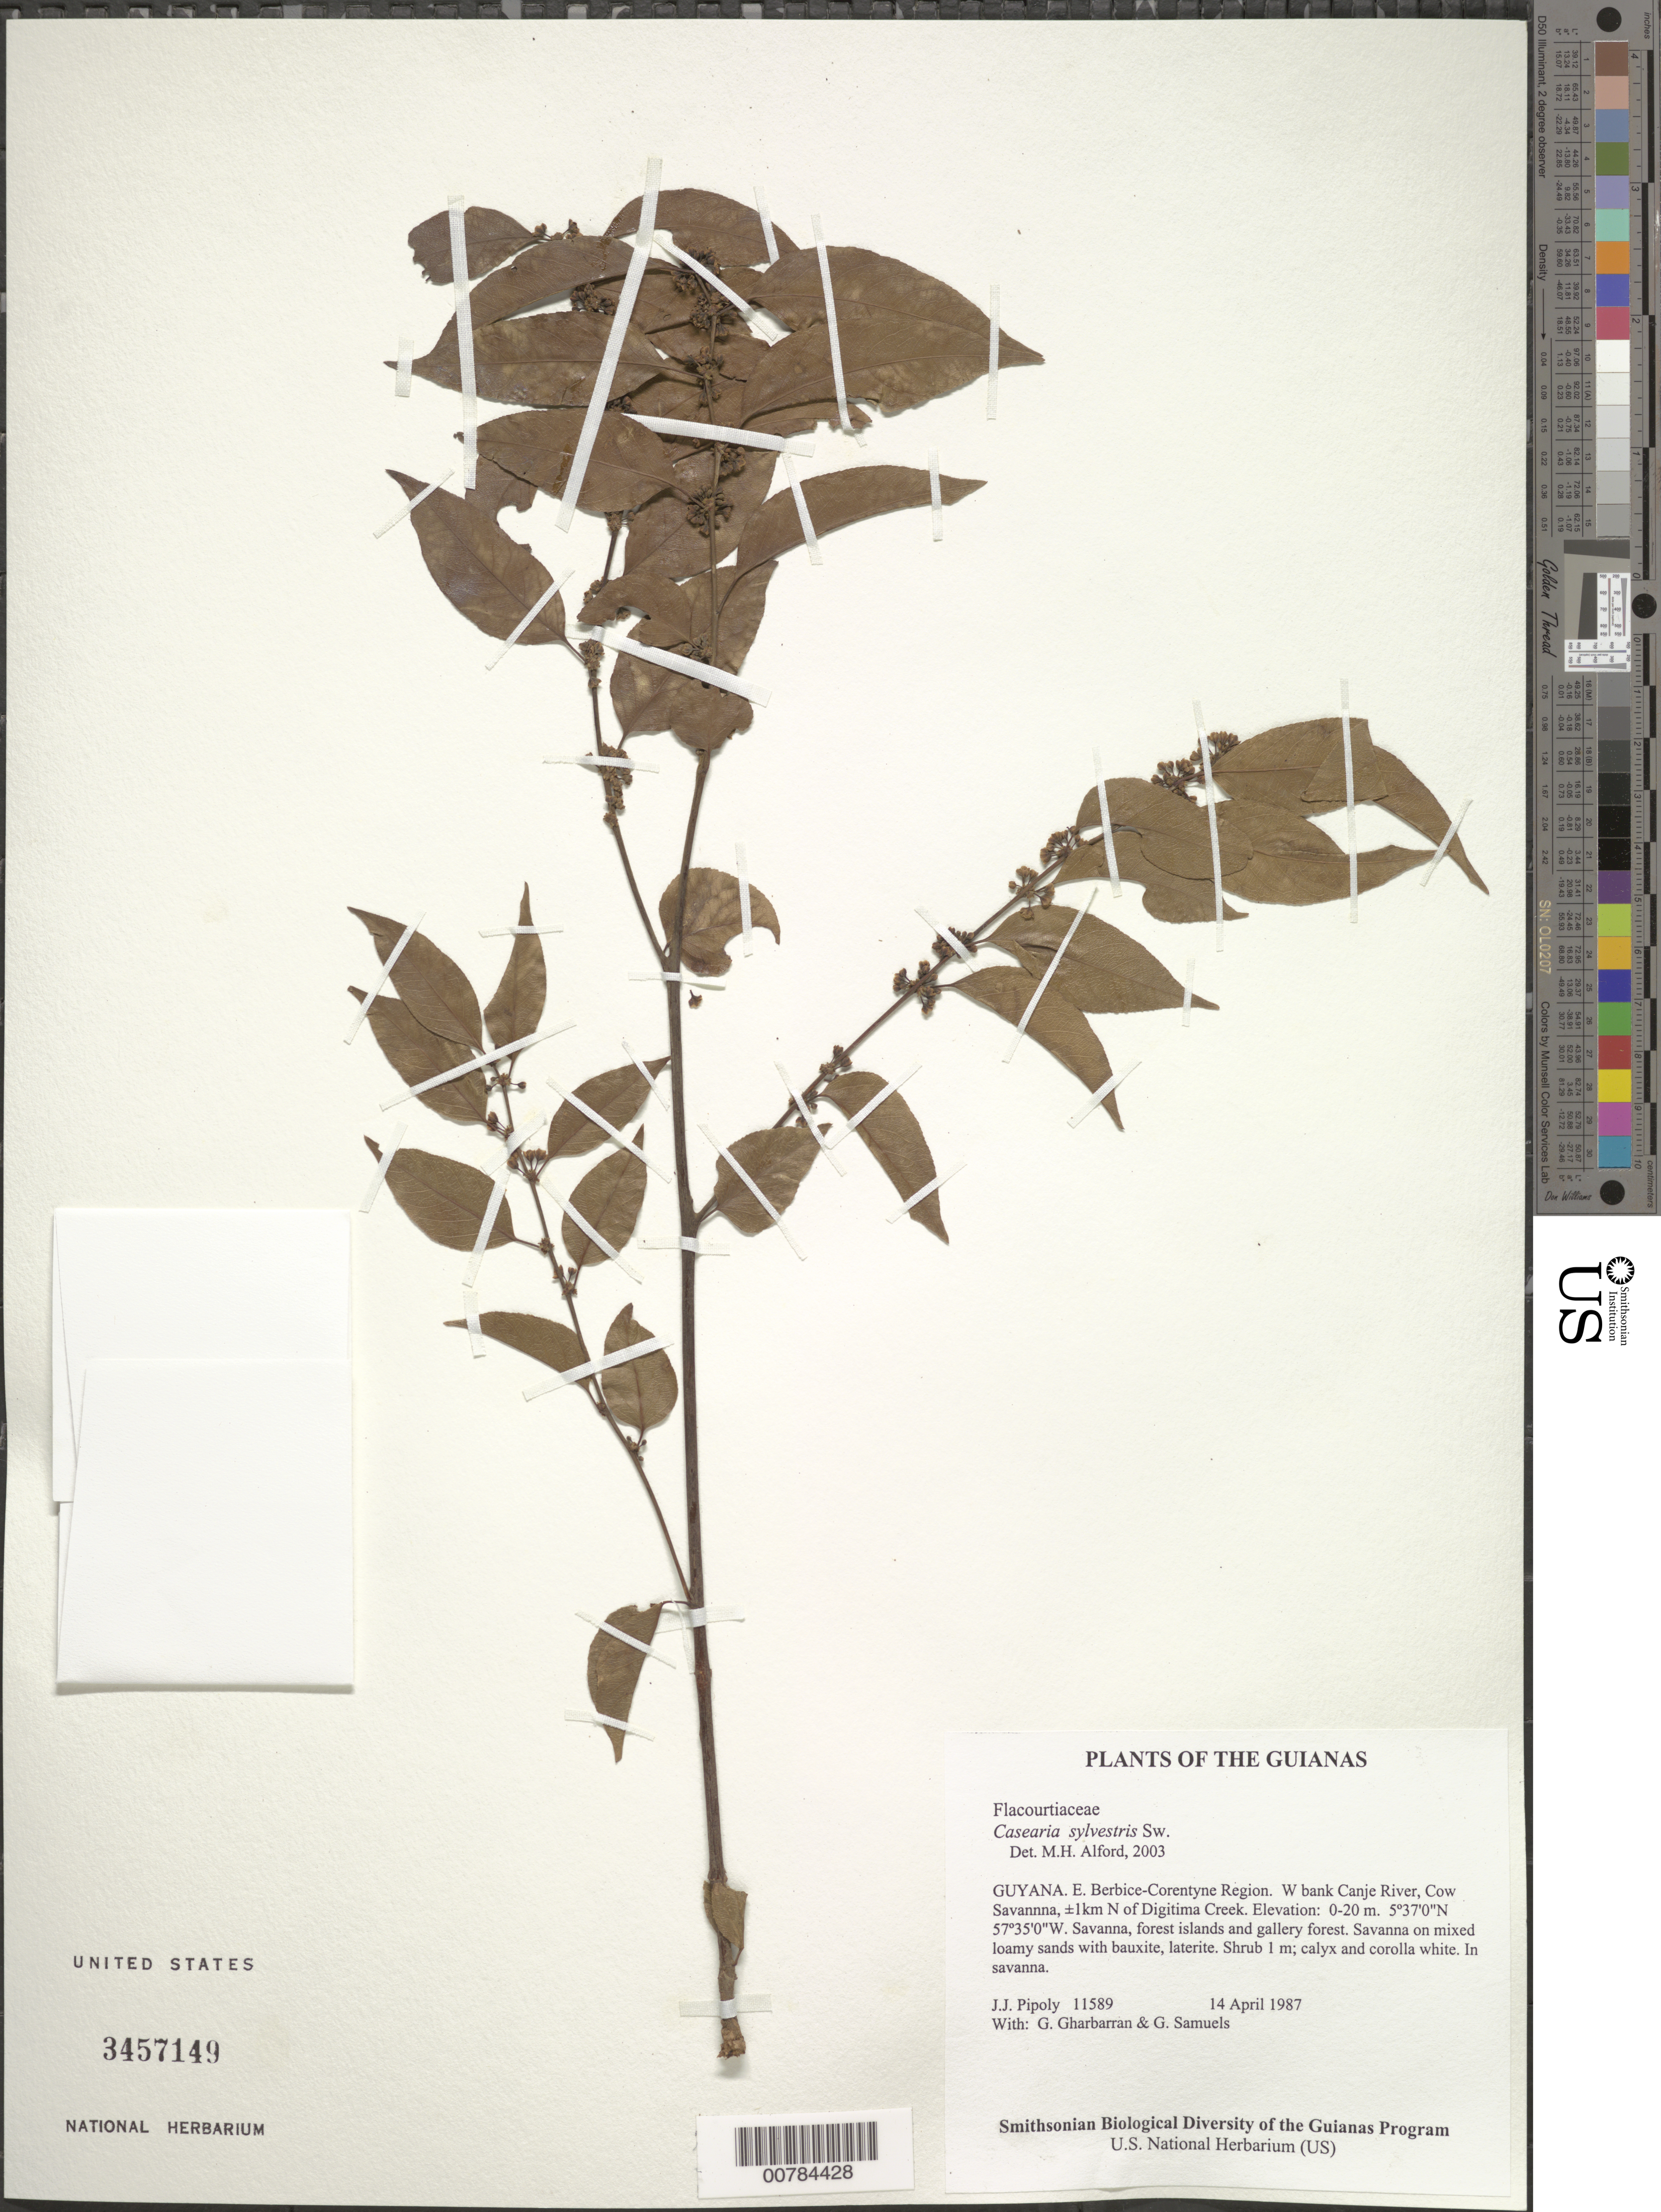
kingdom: Plantae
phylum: Tracheophyta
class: Magnoliopsida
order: Malpighiales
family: Salicaceae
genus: Casearia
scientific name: Casearia sylvestris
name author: Sw.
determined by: Liesner, R. L.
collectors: J. J. Pipoly, G. Gharbarran & G. Samuels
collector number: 11589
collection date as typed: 14 April 1987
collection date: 1987-04-14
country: Guyana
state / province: E. Berbice-Corentyne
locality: W bank Canje River, Cow Savanna, ±1km N of Digitima Creek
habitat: Savanna, forest islands and gallery forest. Savanna on mixed loamy sands with bauxite, laterite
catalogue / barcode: US 3457149